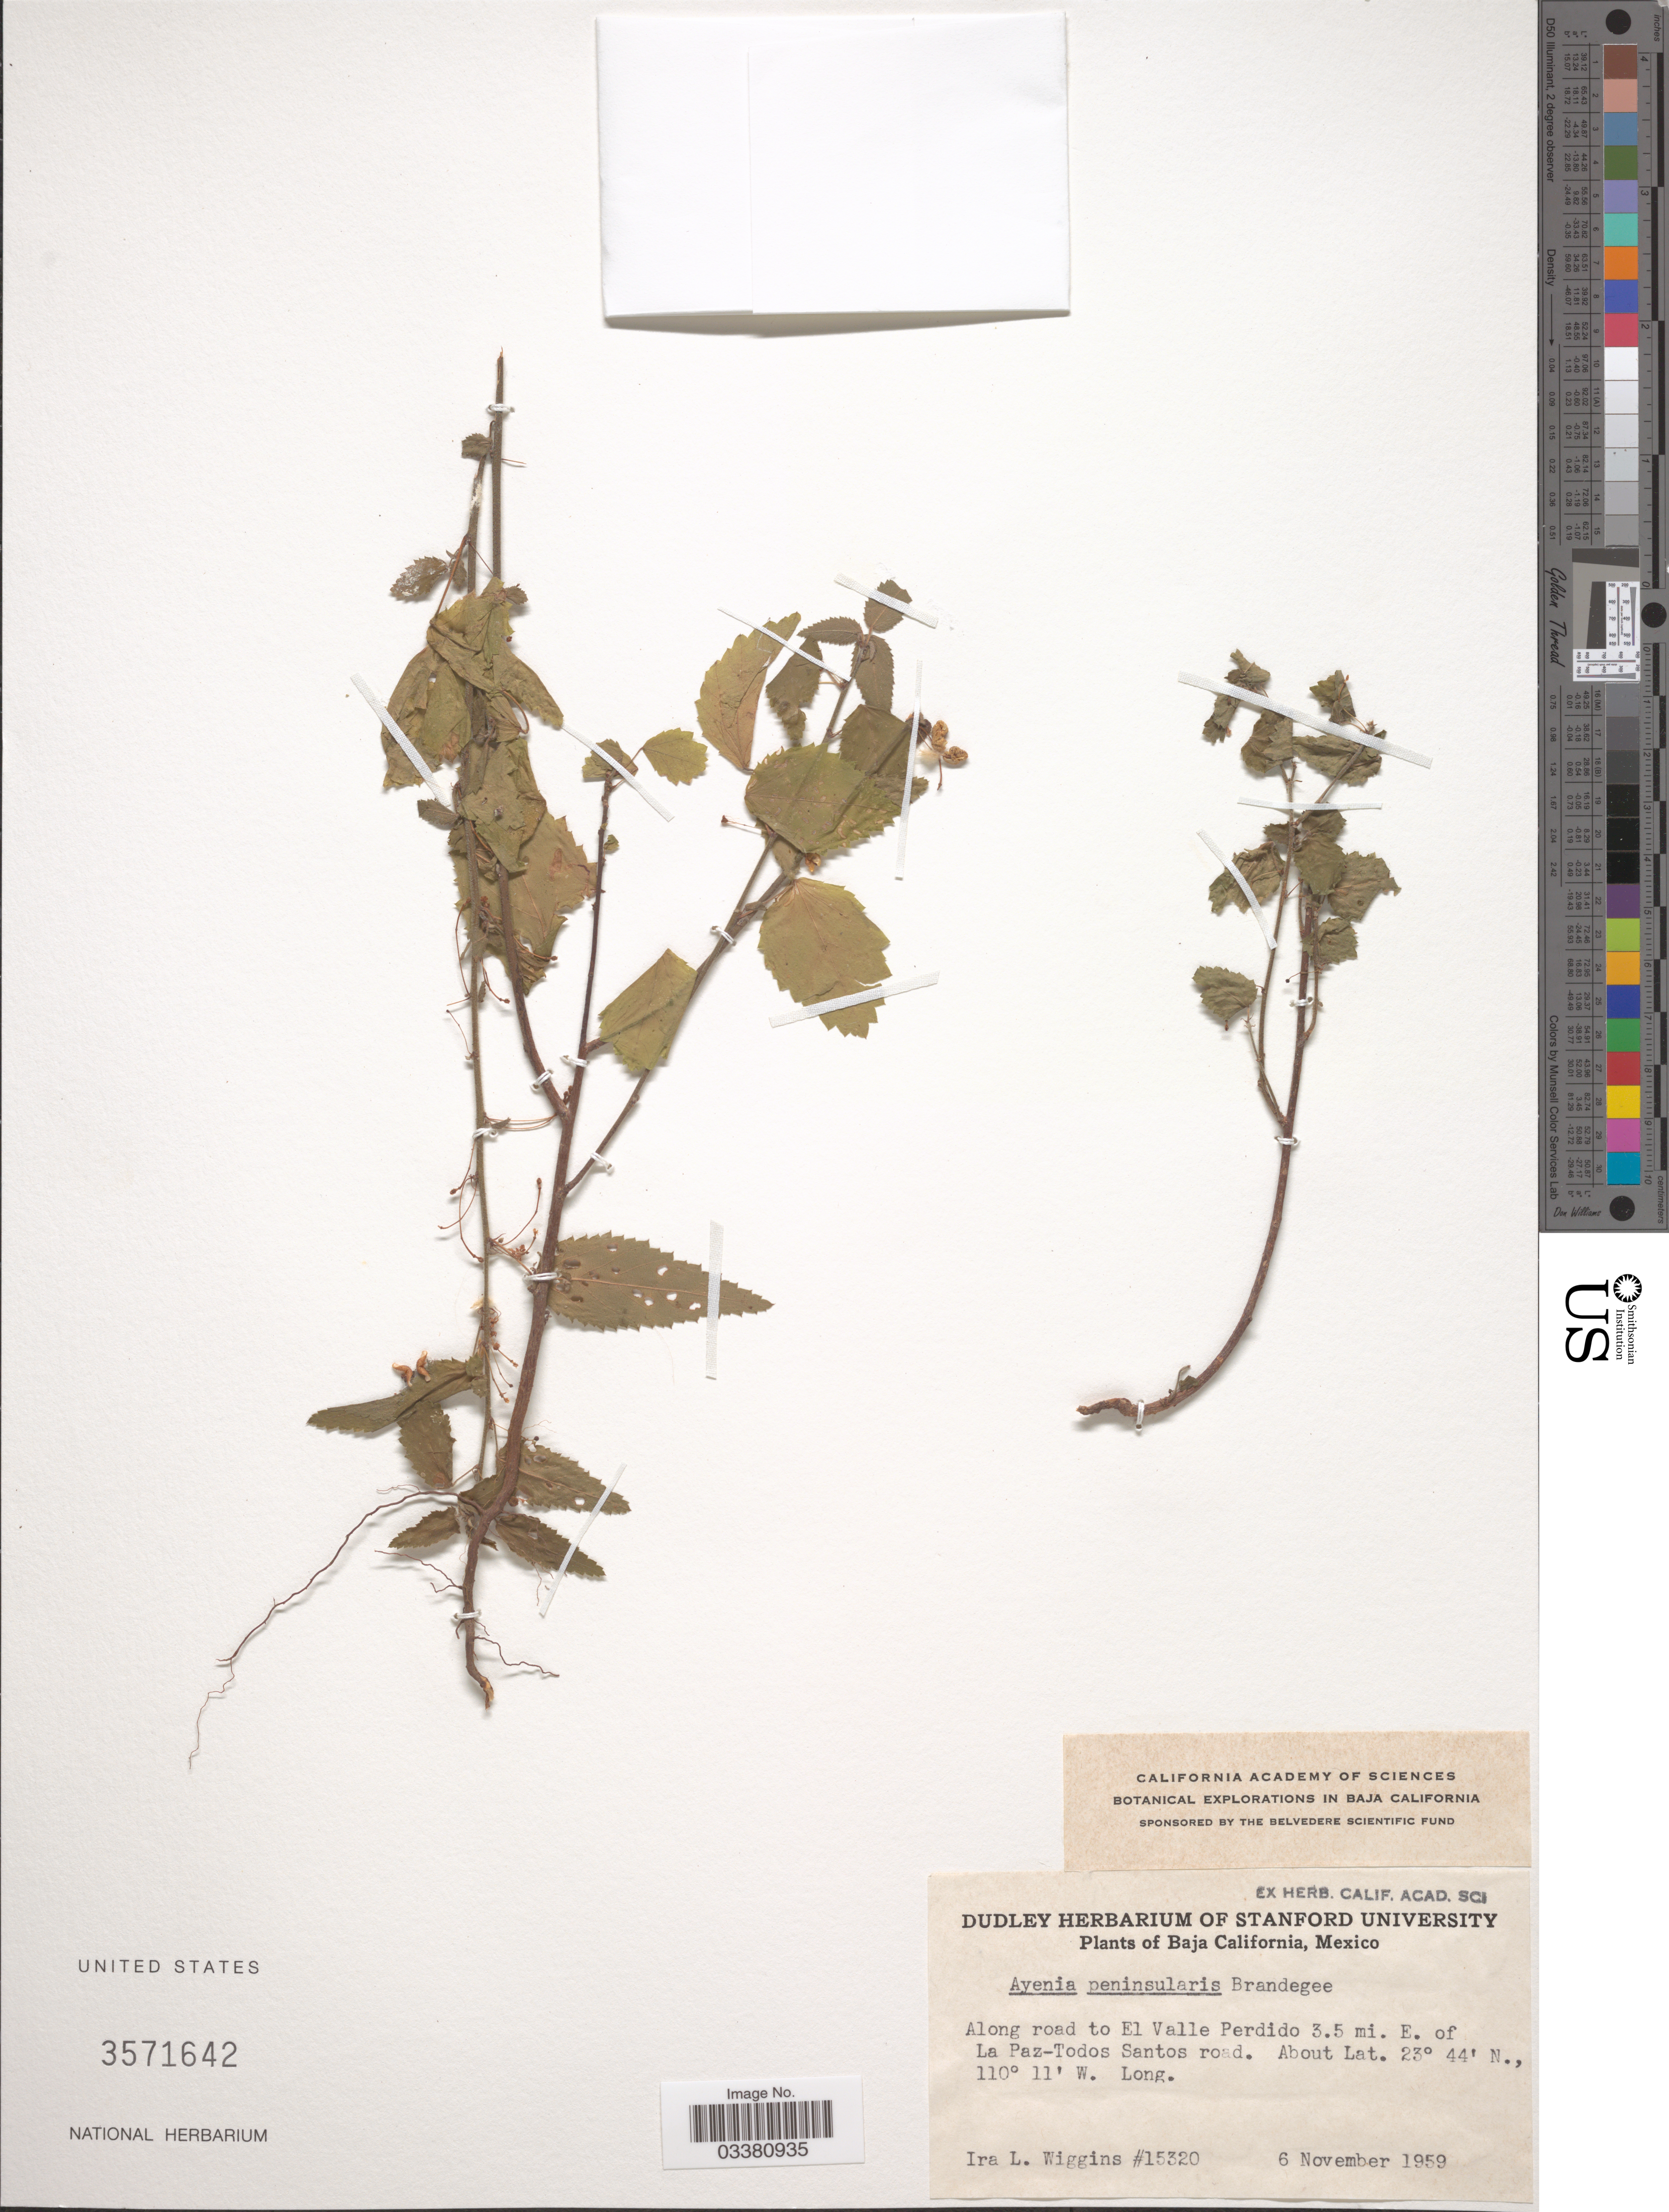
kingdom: Plantae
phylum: Tracheophyta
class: Magnoliopsida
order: Malvales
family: Malvaceae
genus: Ayenia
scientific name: Ayenia peninsularis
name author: Brandegee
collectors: I. L. Wiggins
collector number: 15320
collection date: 1959-11-06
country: Mexico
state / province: Baja California Sur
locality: Along road to El Valle Perdido 3.5 mi. E. of La Paz-Todos Santos road.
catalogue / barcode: US 3571642